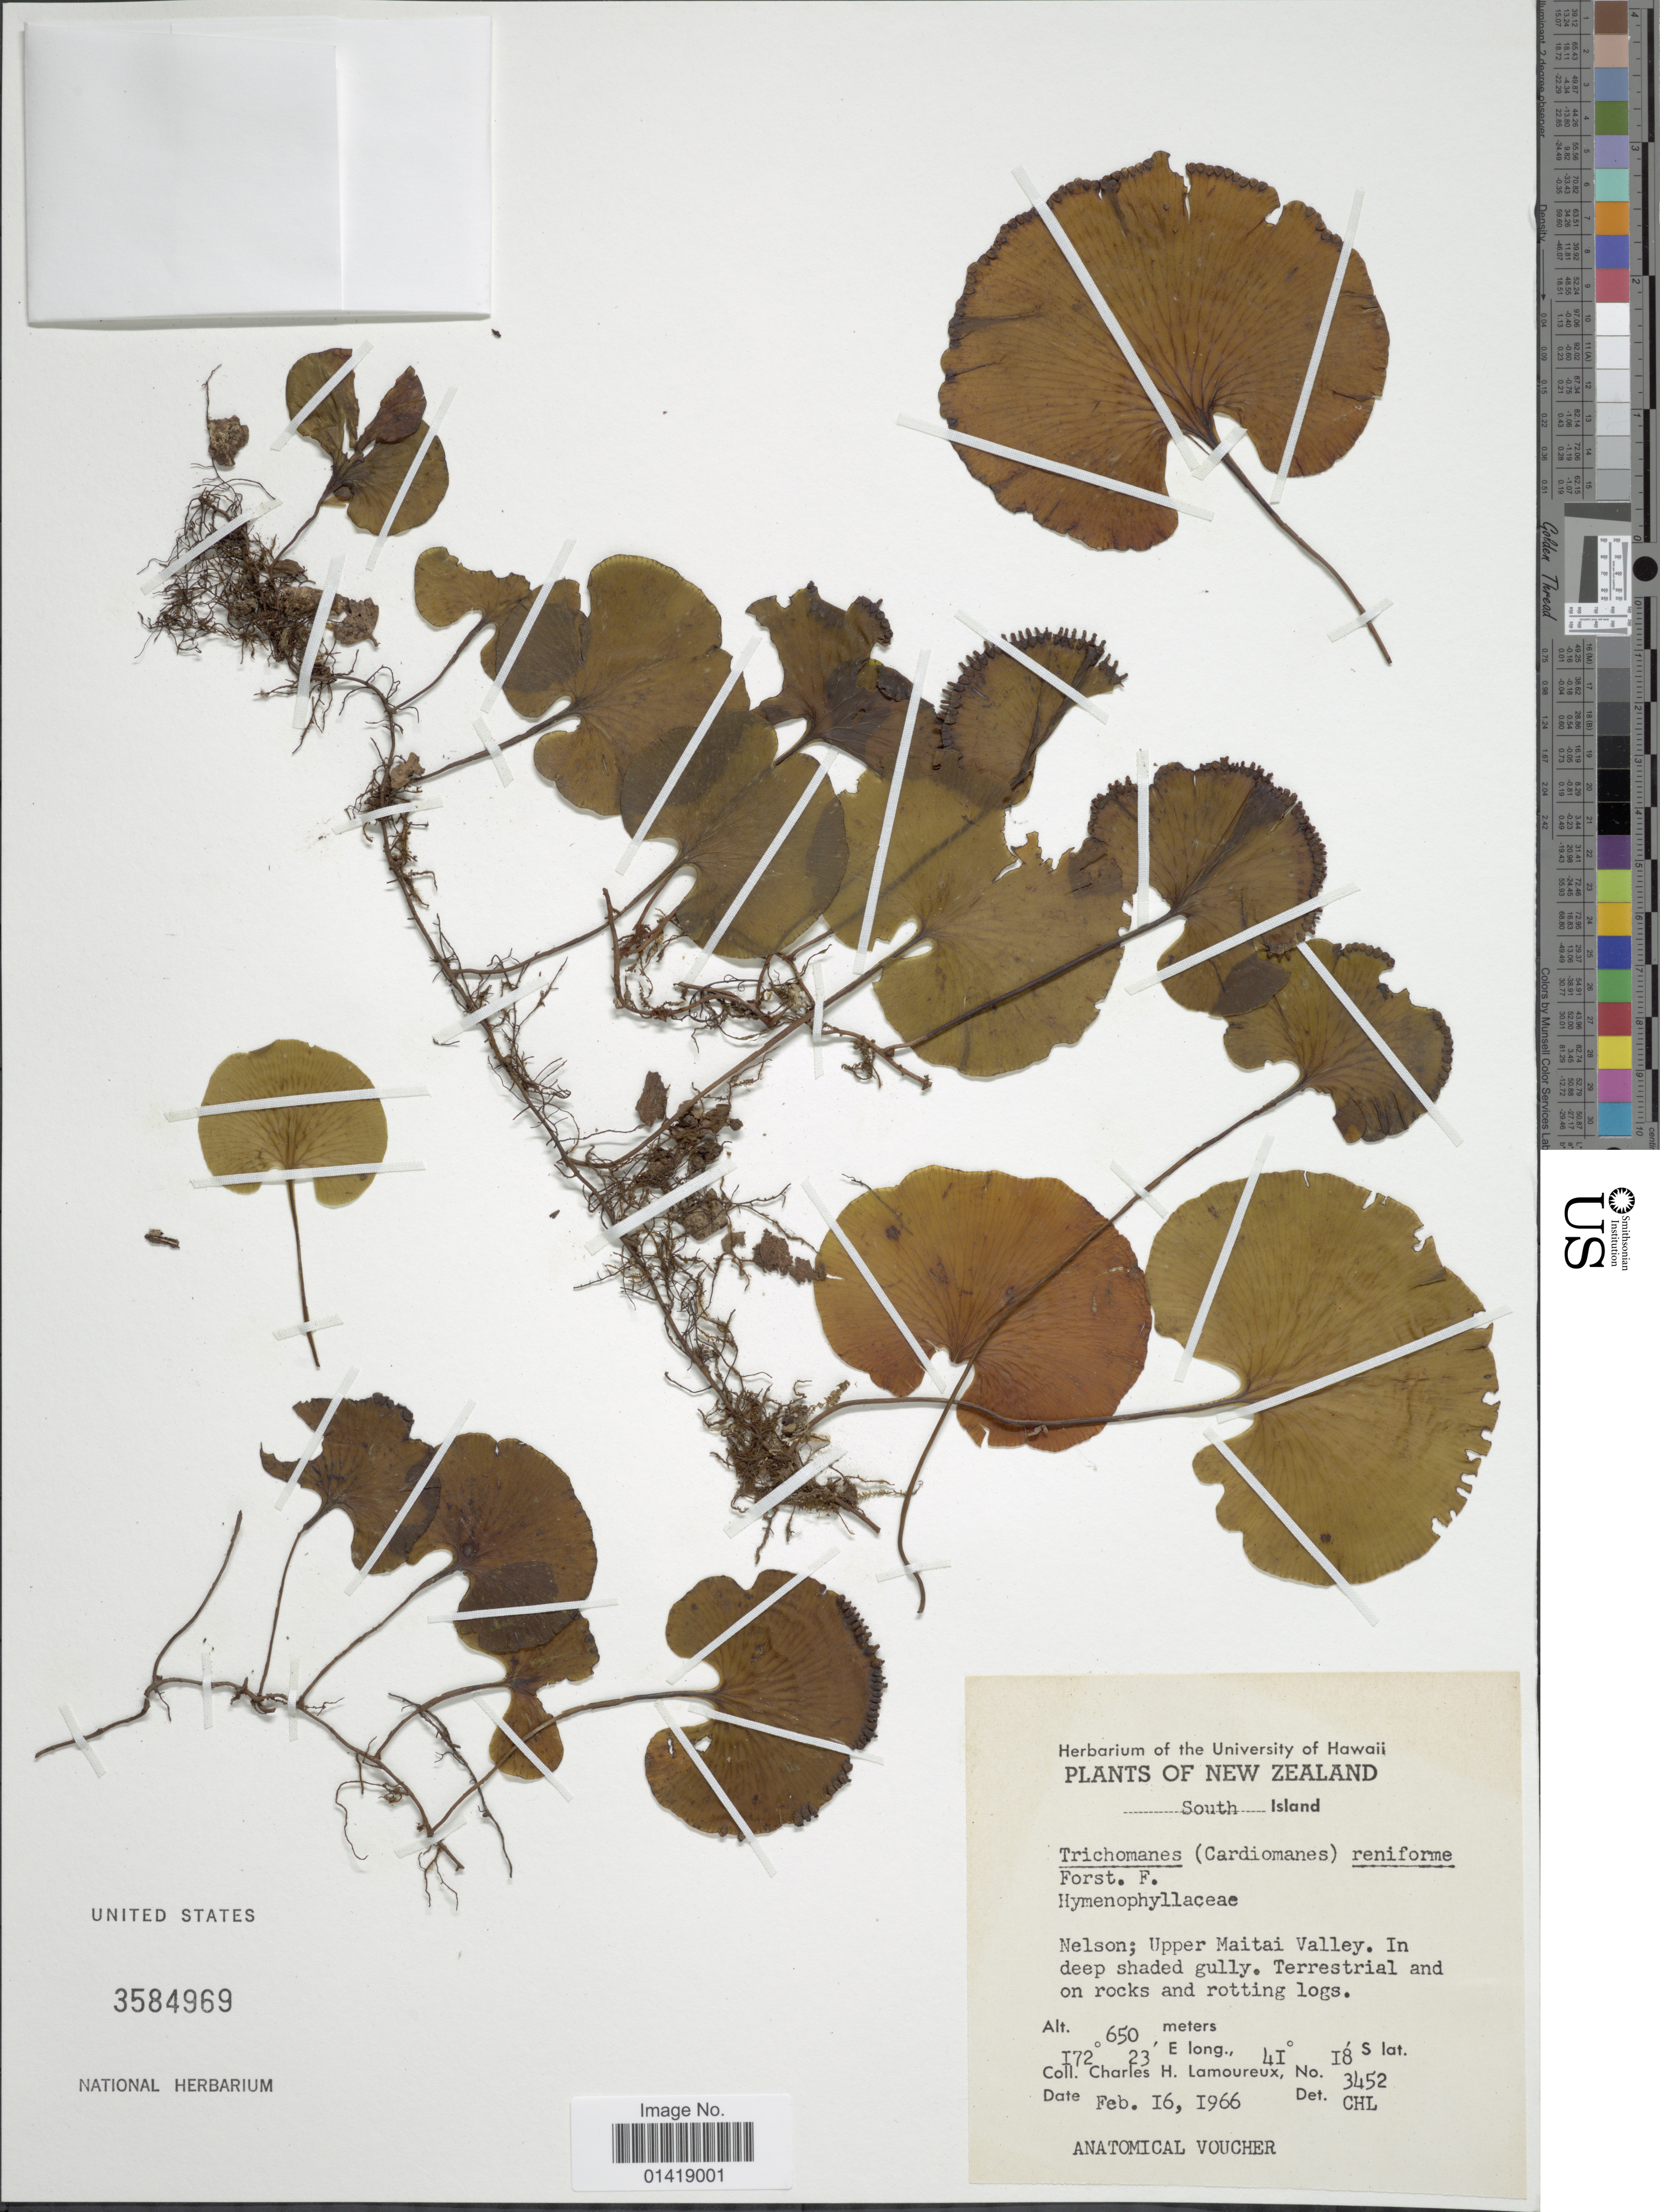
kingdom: Plantae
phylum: Tracheophyta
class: Polypodiopsida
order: Hymenophyllales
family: Hymenophyllaceae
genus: Hymenophyllum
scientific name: Hymenophyllum nephrophyllum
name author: Ebihara & K. Iwats.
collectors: C. H. Lamoureux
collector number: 3452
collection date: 1966-02-16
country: New Zealand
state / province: Nelson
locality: South Island Nelson; upper Maitai valley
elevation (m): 650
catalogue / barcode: US 3584969